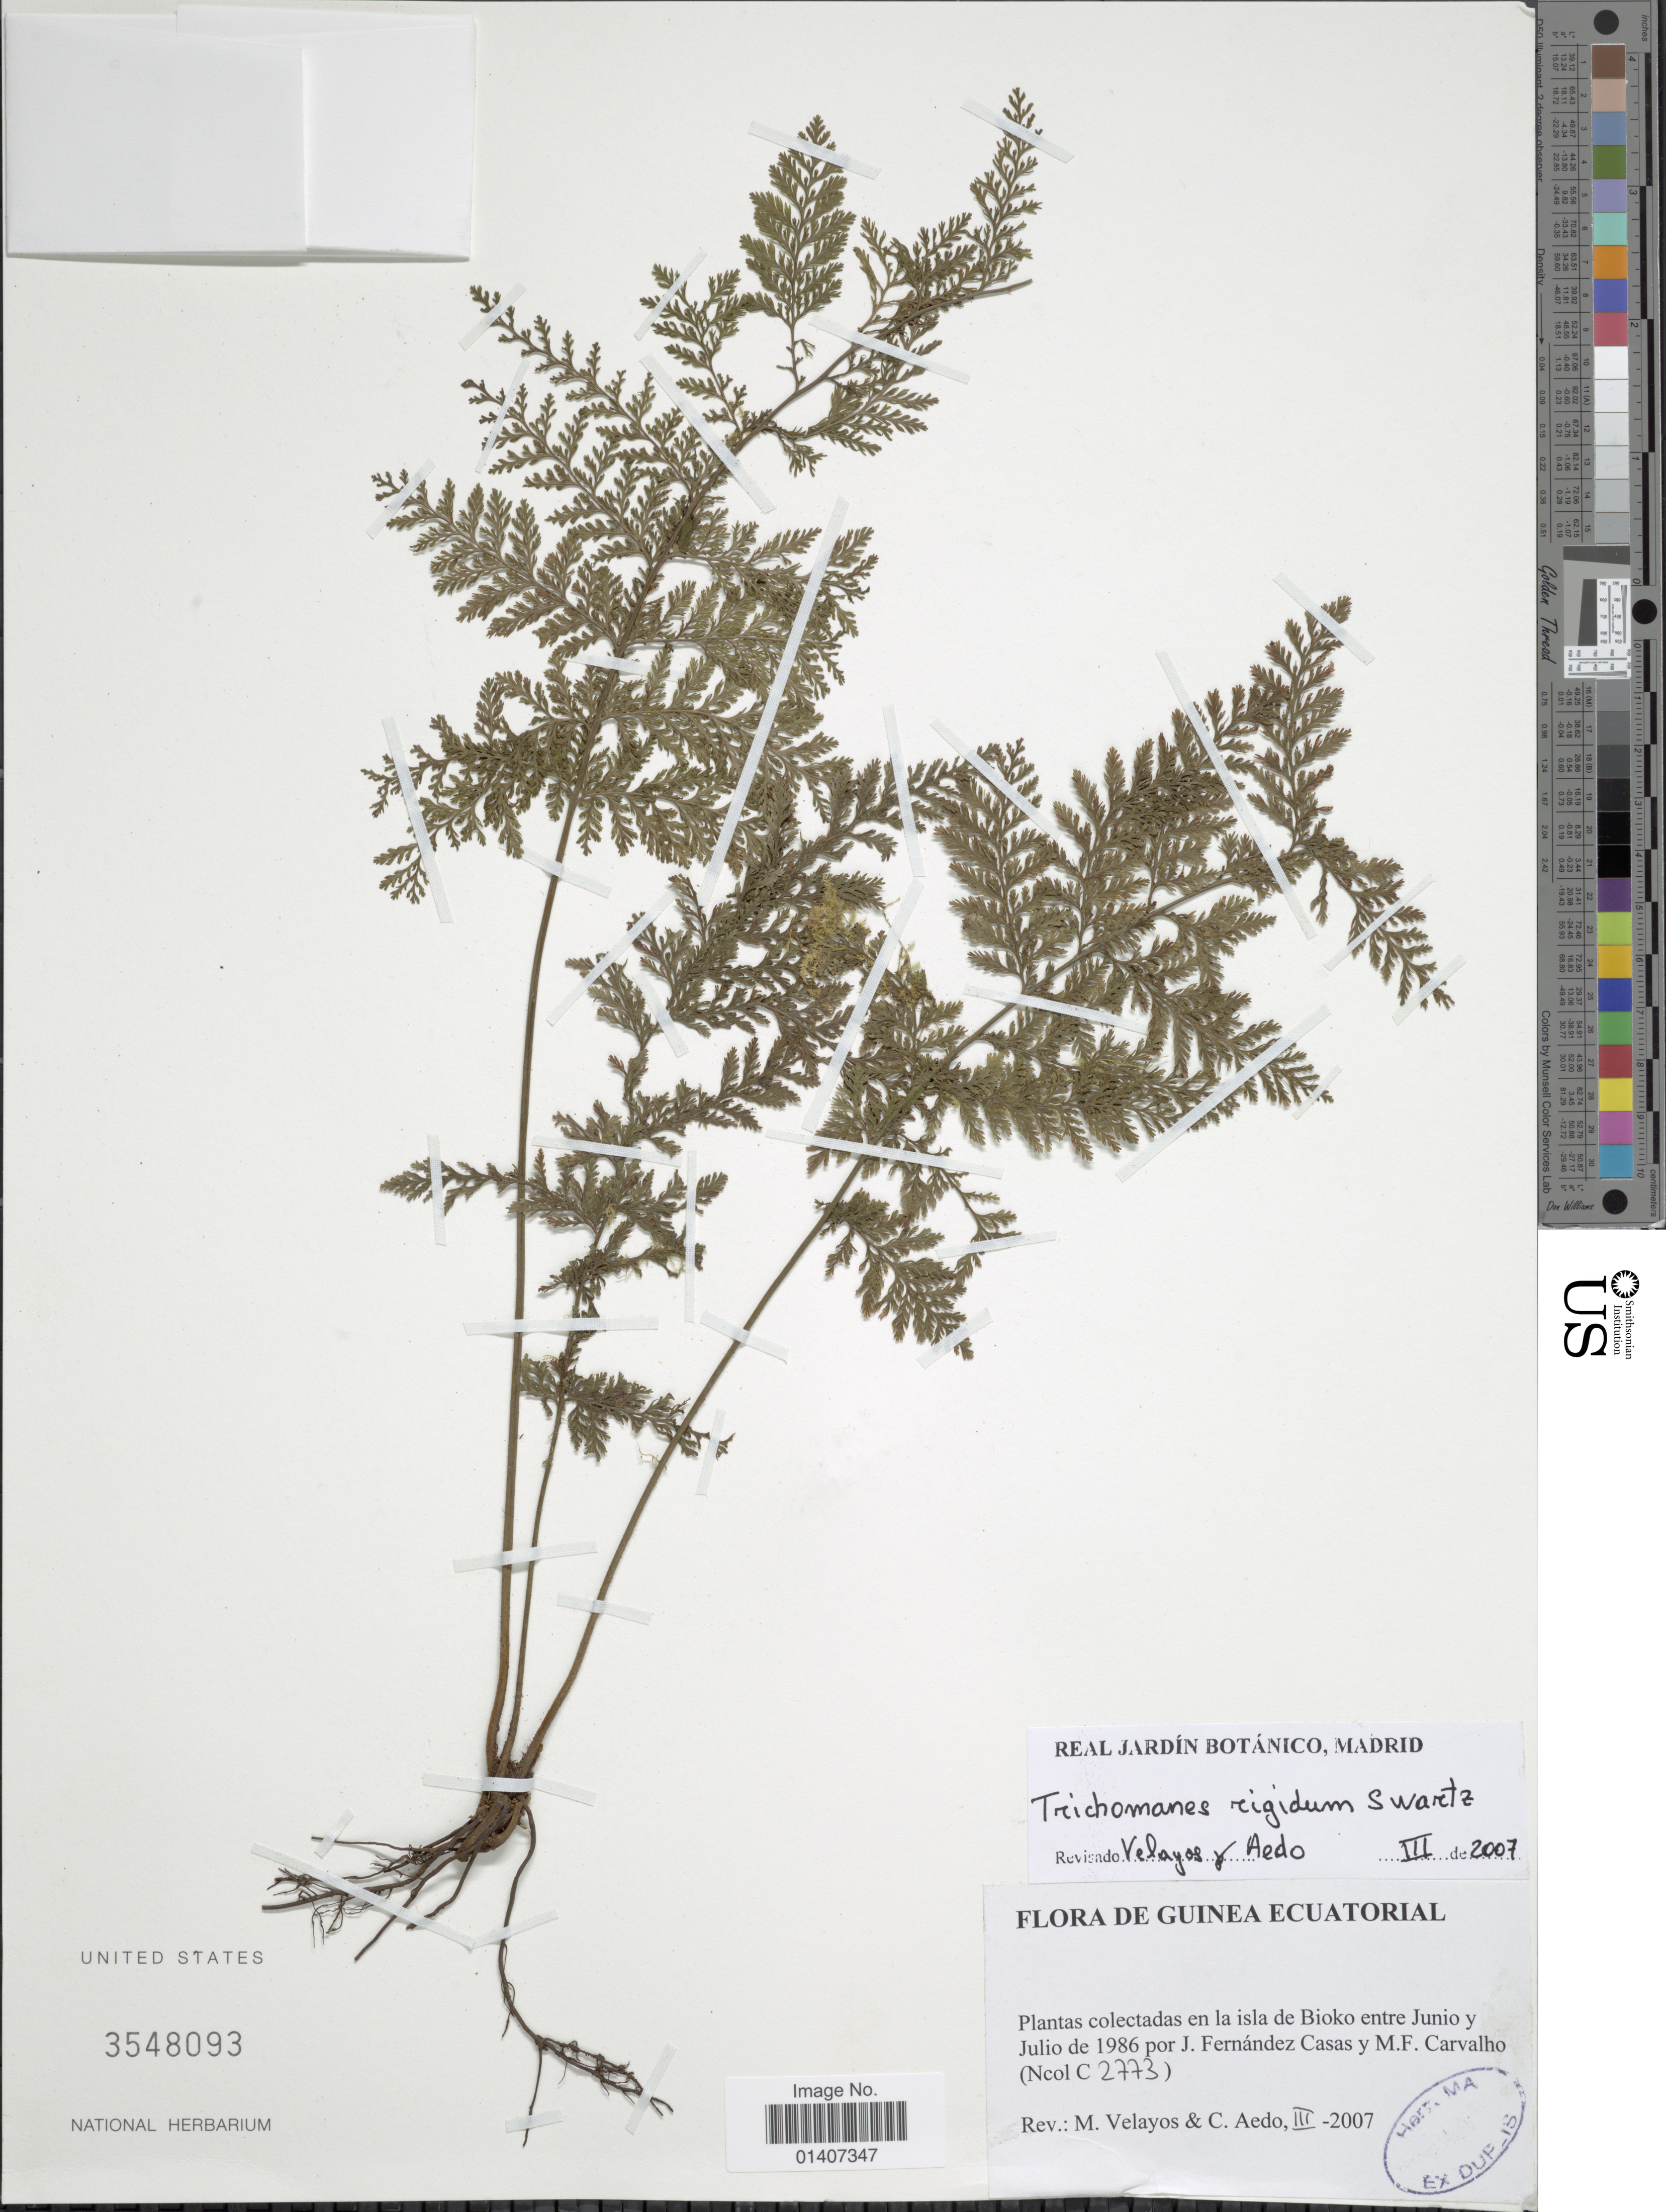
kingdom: Plantae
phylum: Tracheophyta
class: Polypodiopsida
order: Hymenophyllales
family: Hymenophyllaceae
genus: Abrodictyum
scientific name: Abrodictyum rigidum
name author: (Sw.) Ebihara & Dubuisson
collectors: J. Casas & M. F. Carvalho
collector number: C2773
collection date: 1986-06/1986-07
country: Equatorial Guinea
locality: Guinea Equatorial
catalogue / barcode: US 3548093